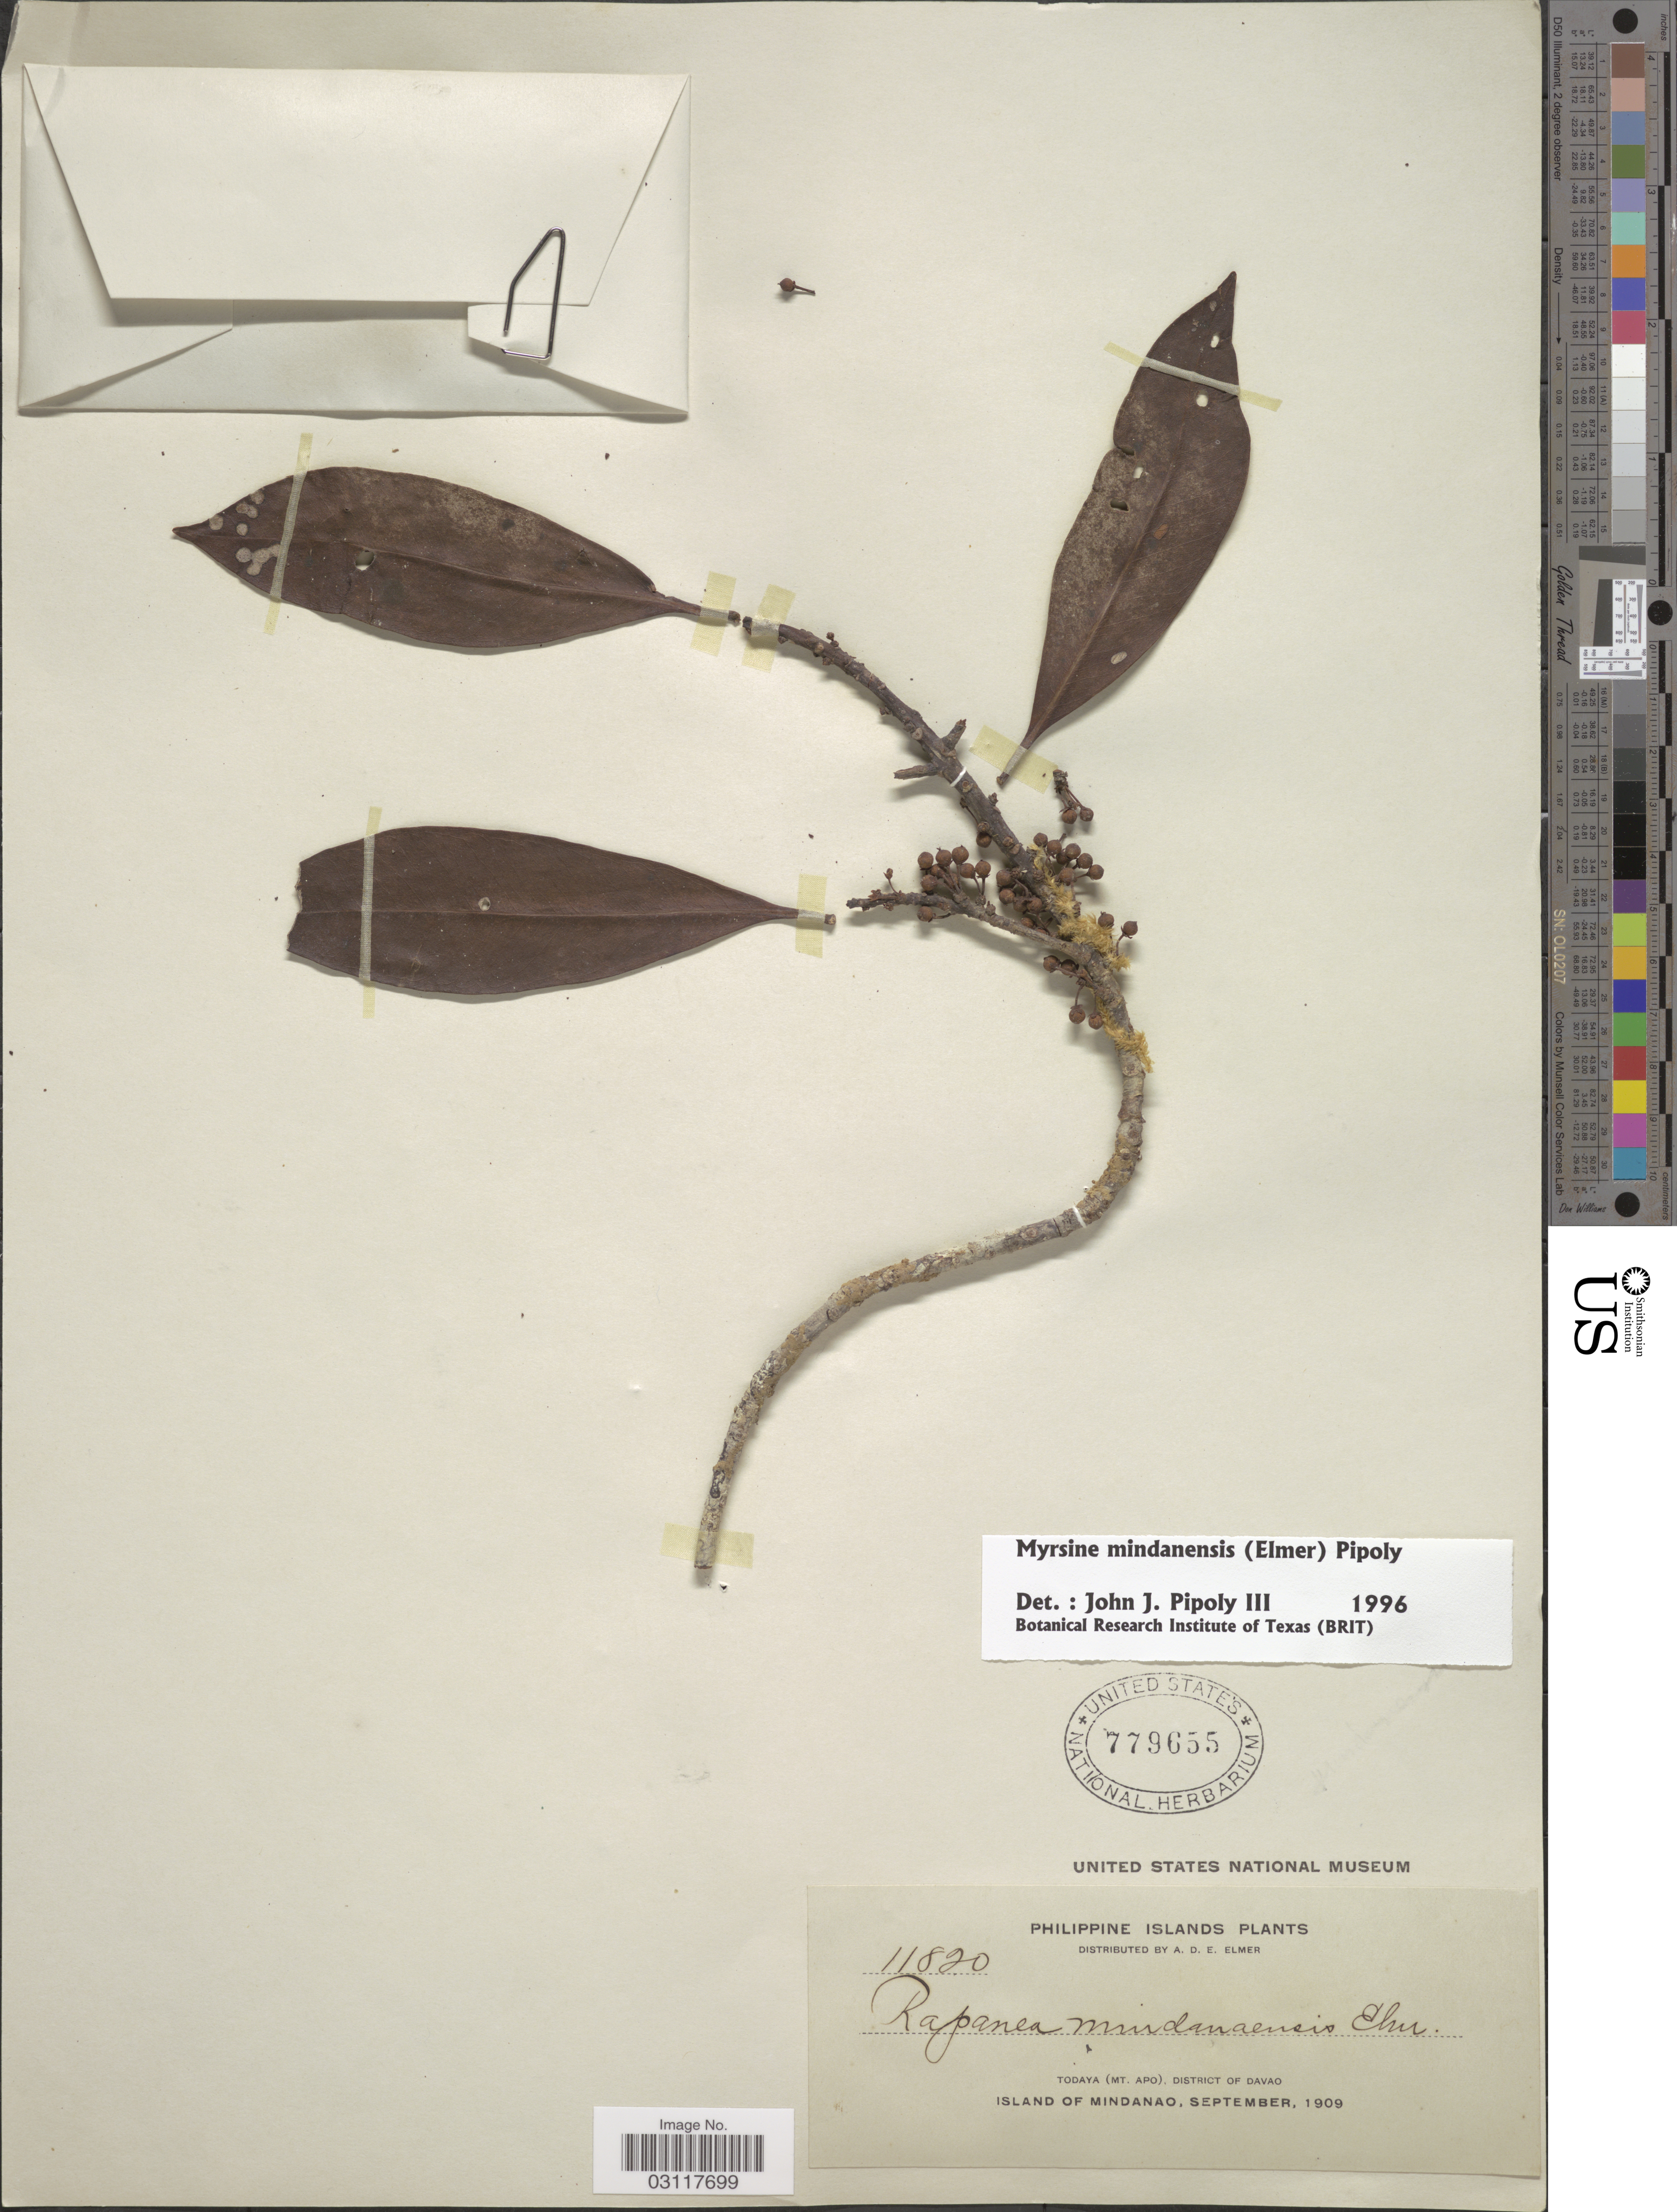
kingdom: Plantae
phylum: Tracheophyta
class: Magnoliopsida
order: Ericales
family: Primulaceae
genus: Myrsine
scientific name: Myrsine mindanaensis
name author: (Elmer) Pipoly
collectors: A. D. E. Elmer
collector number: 11820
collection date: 1919-09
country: Philippines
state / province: Davao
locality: Todaya (Mt. Apo), District of Davao, Island of Mindanao.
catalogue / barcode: US 779655